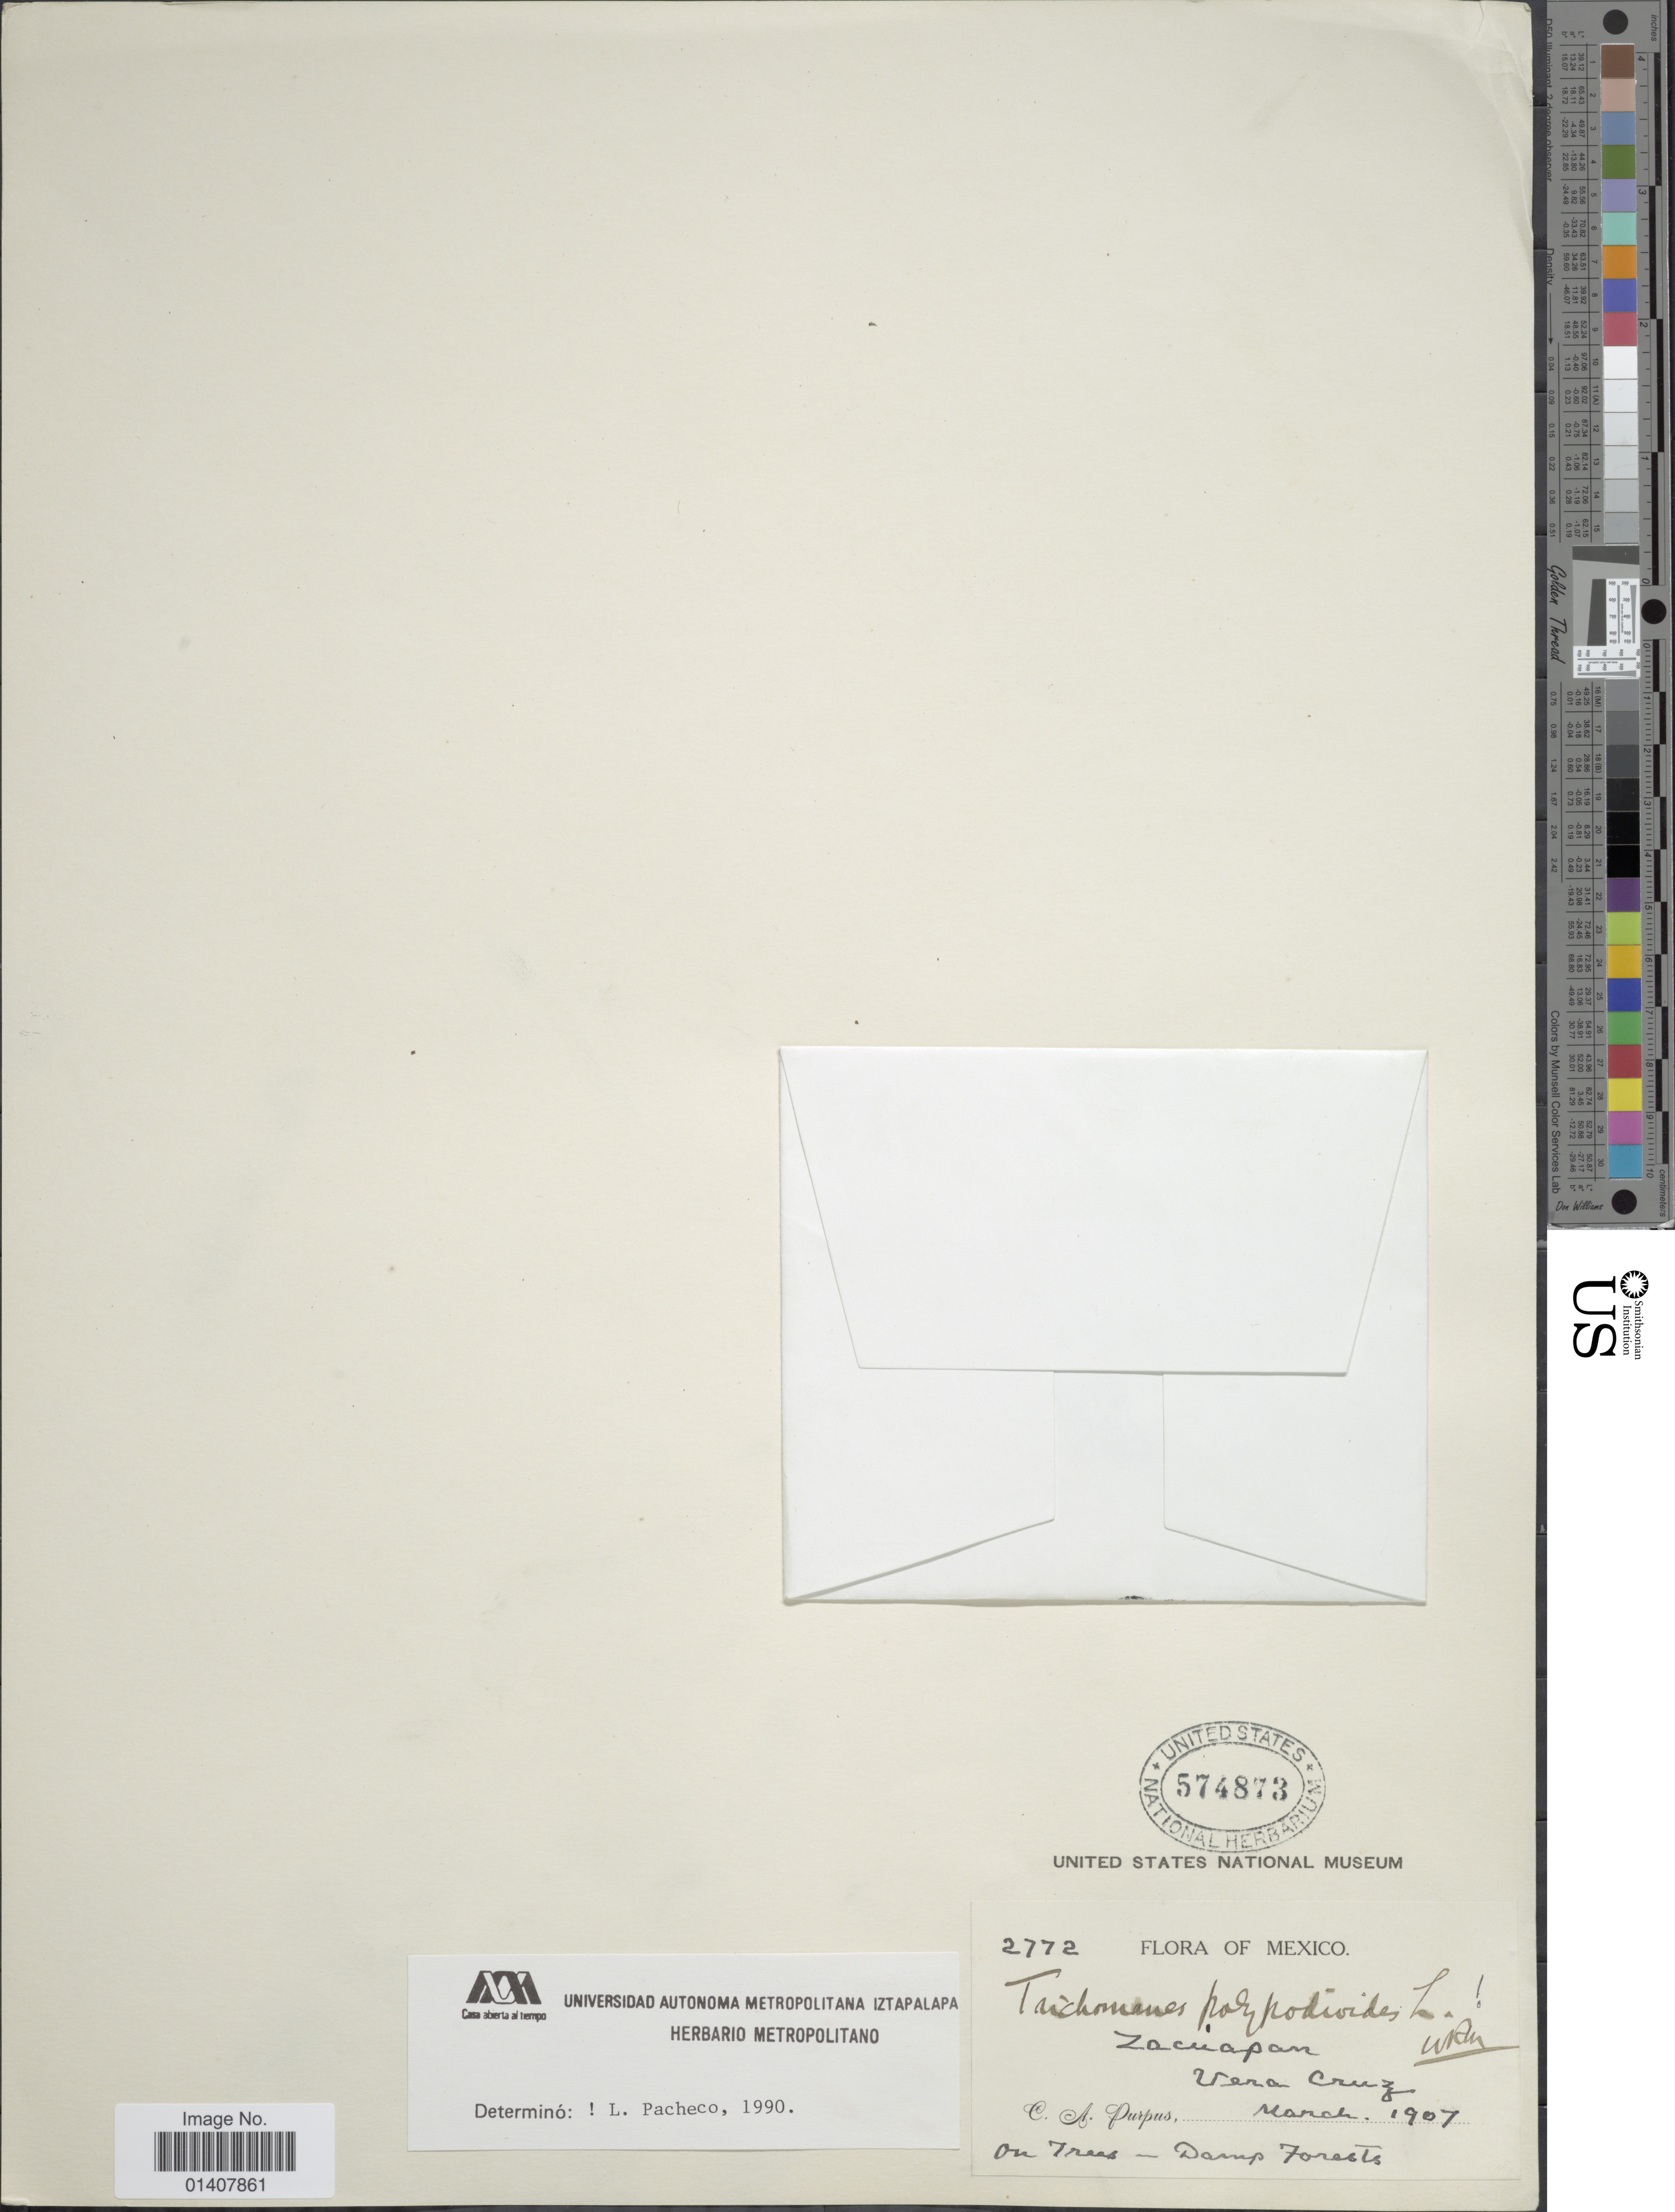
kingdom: Plantae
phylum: Tracheophyta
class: Polypodiopsida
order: Hymenophyllales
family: Hymenophyllaceae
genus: Trichomanes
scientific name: Trichomanes polypodioides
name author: L.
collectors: C. A. Purpus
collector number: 2772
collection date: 1907-03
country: Mexico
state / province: Veracruz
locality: Zacuapan, Vera Cruz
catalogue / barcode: US 574873